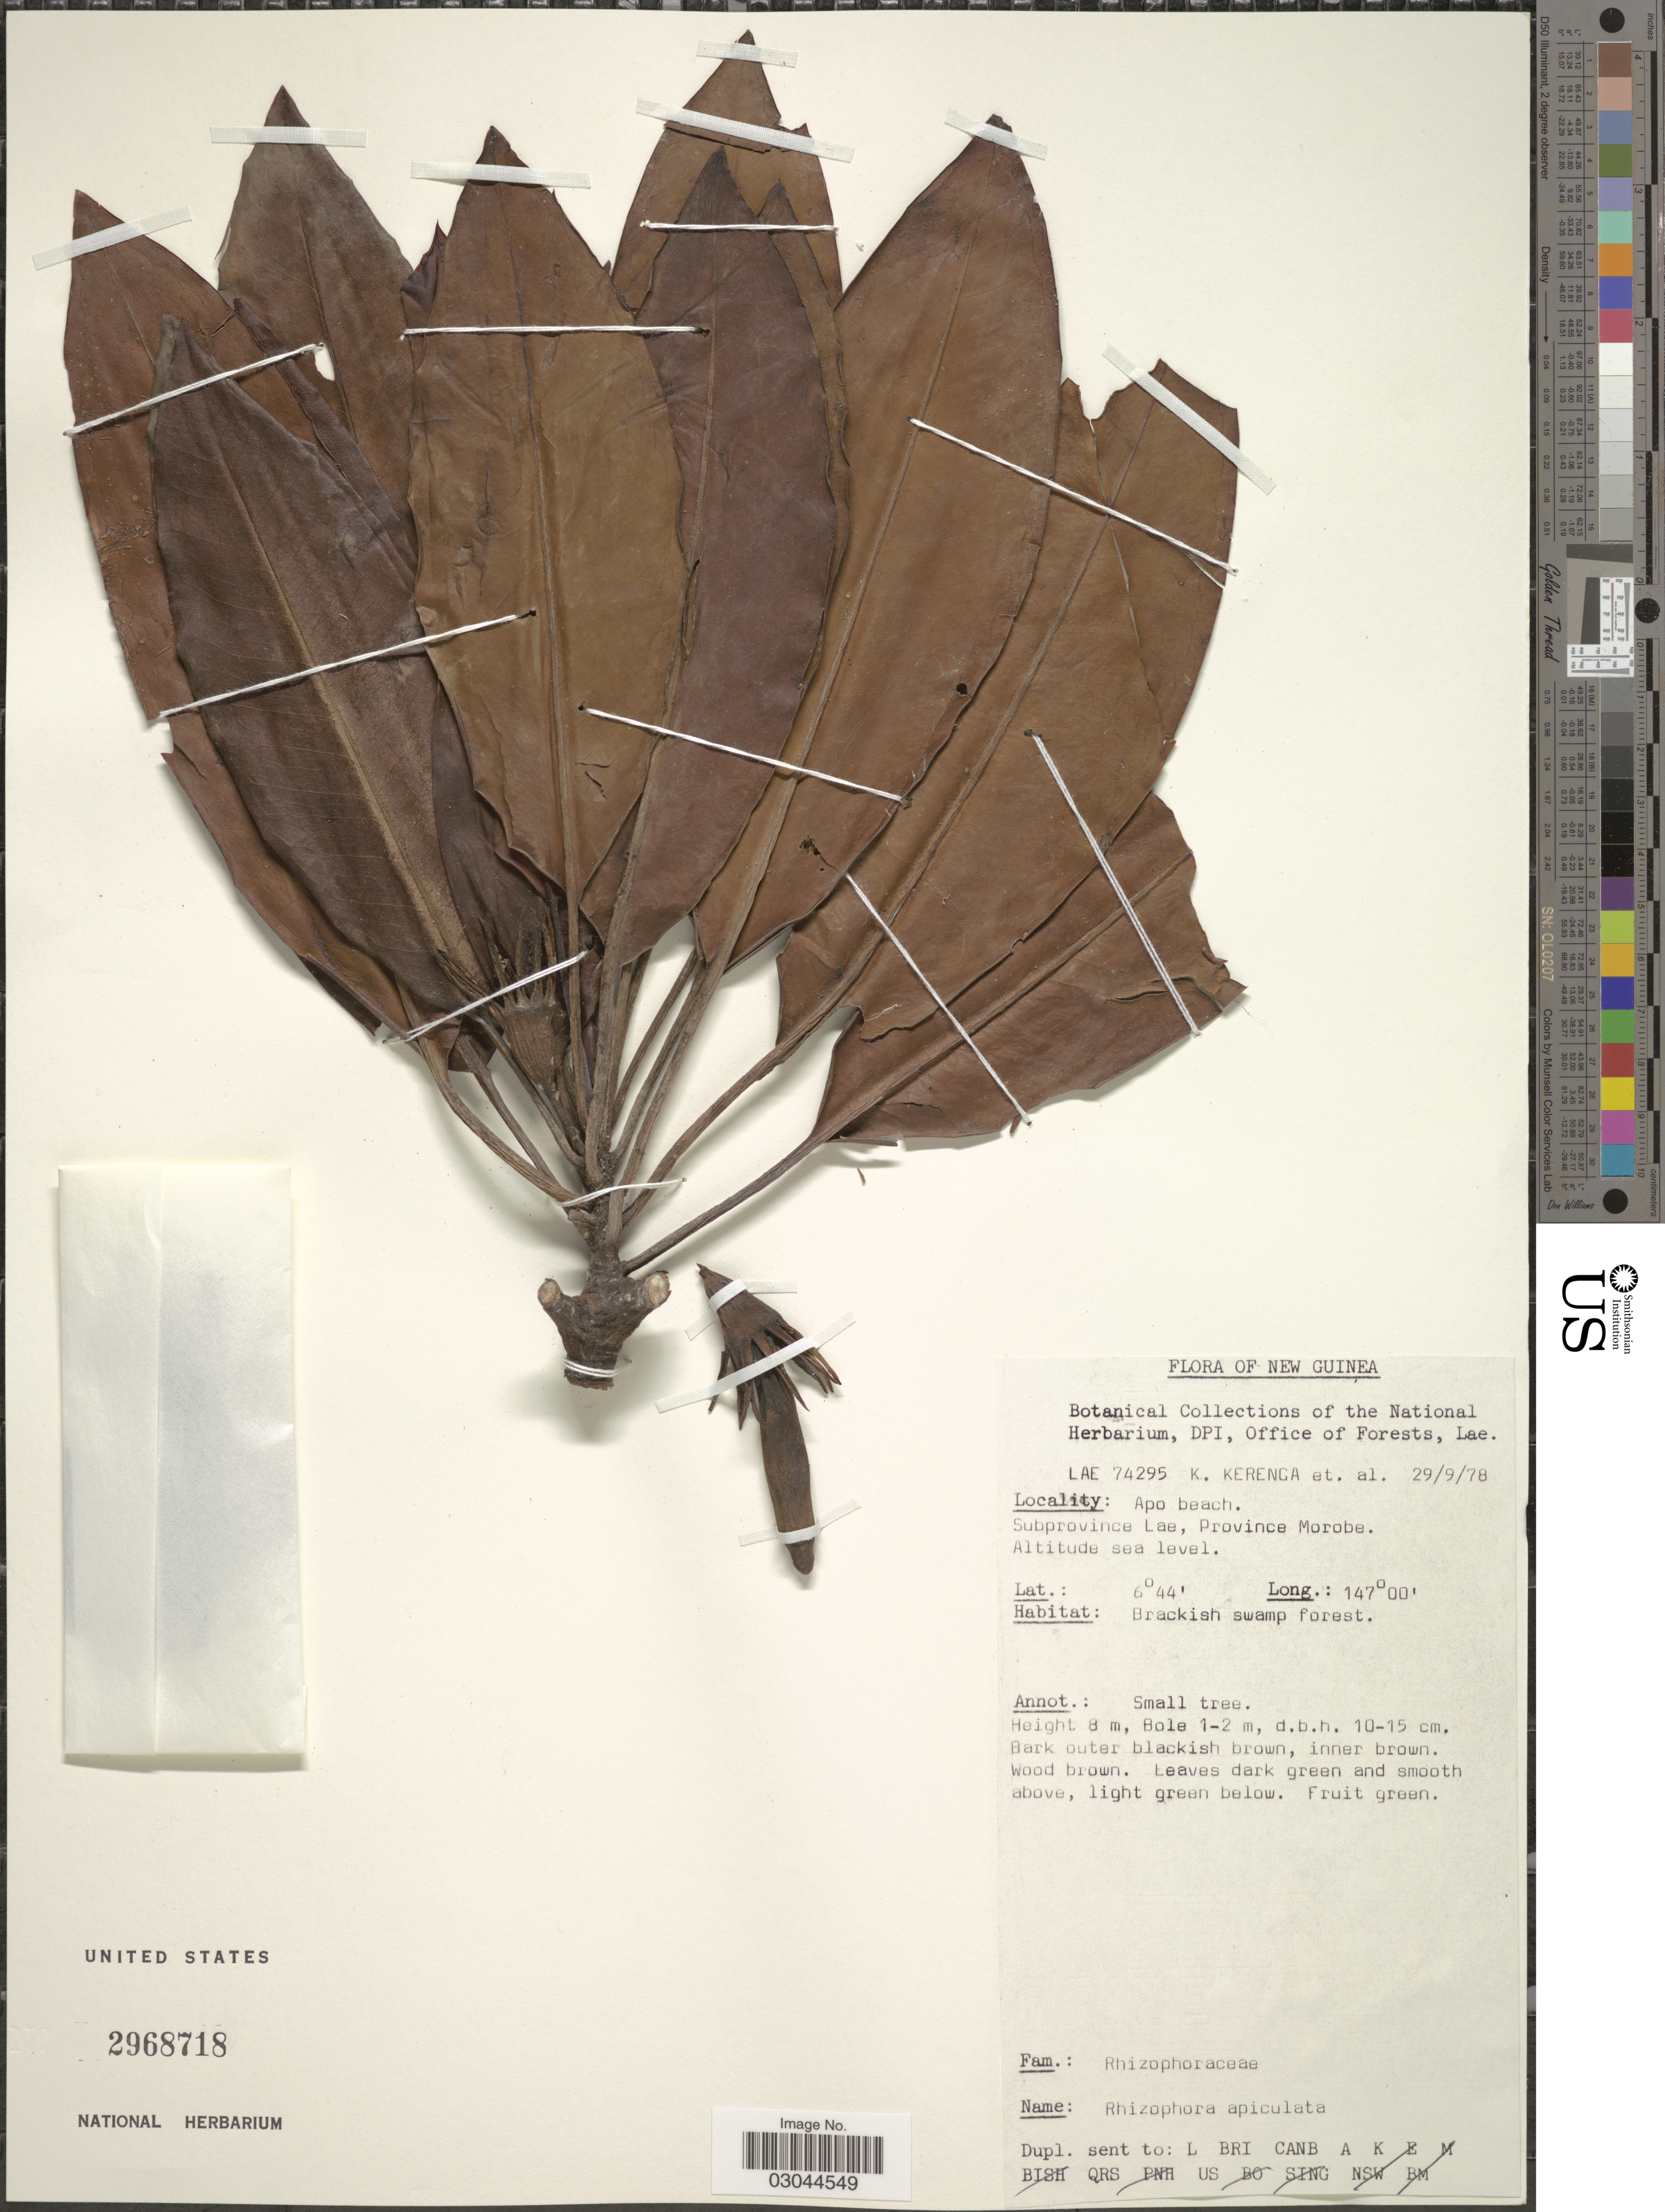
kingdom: Plantae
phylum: Tracheophyta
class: Magnoliopsida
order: Malpighiales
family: Rhizophoraceae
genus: Rhizophora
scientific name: Rhizophora apiculata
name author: Blume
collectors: K. Kerenga & et al.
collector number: LAE 74295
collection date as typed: Transcribed d/m/y: 29/9/78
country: Papua New Guinea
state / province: Morobe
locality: New Guinea. Apo beach. Subprovince Lae.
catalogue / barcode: US 2968718